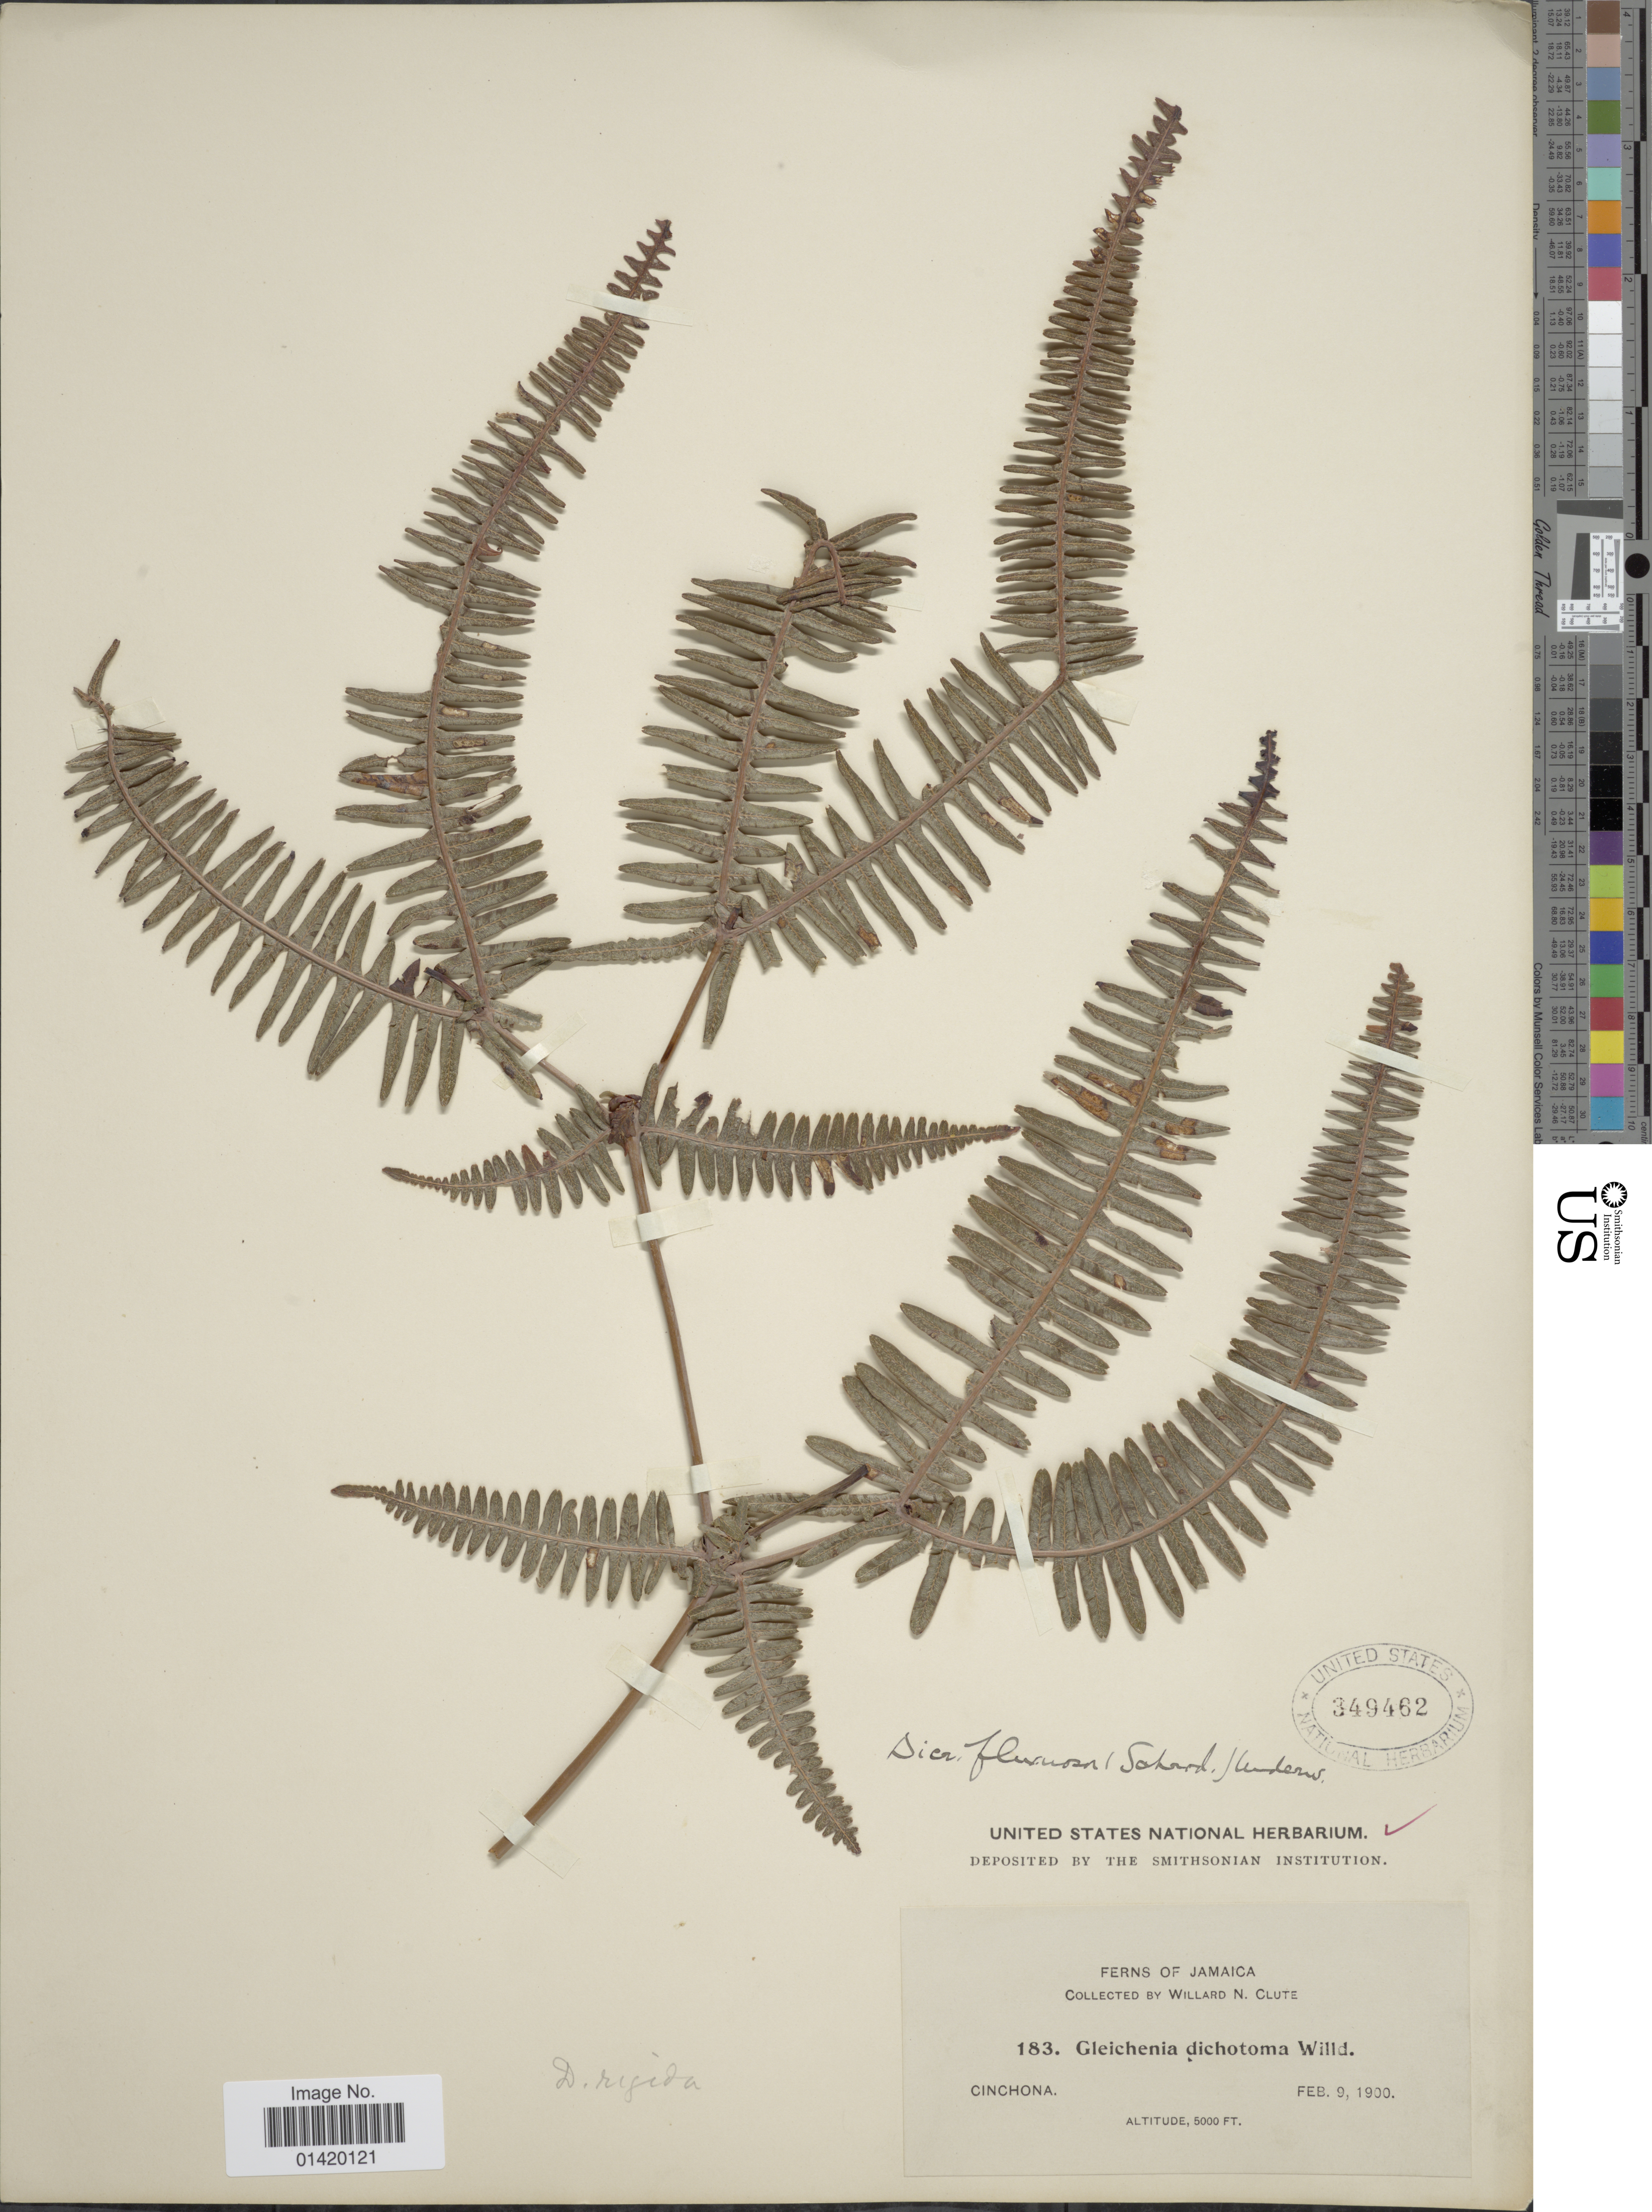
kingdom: Plantae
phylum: Tracheophyta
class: Polypodiopsida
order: Gleicheniales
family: Gleicheniaceae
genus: Dicranopteris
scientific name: Dicranopteris flexuosa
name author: (Schrad.) Underw.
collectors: W. N. Clute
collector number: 183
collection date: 1900-02-09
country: Jamaica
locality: Cinchona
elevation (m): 1524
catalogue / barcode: US 349462